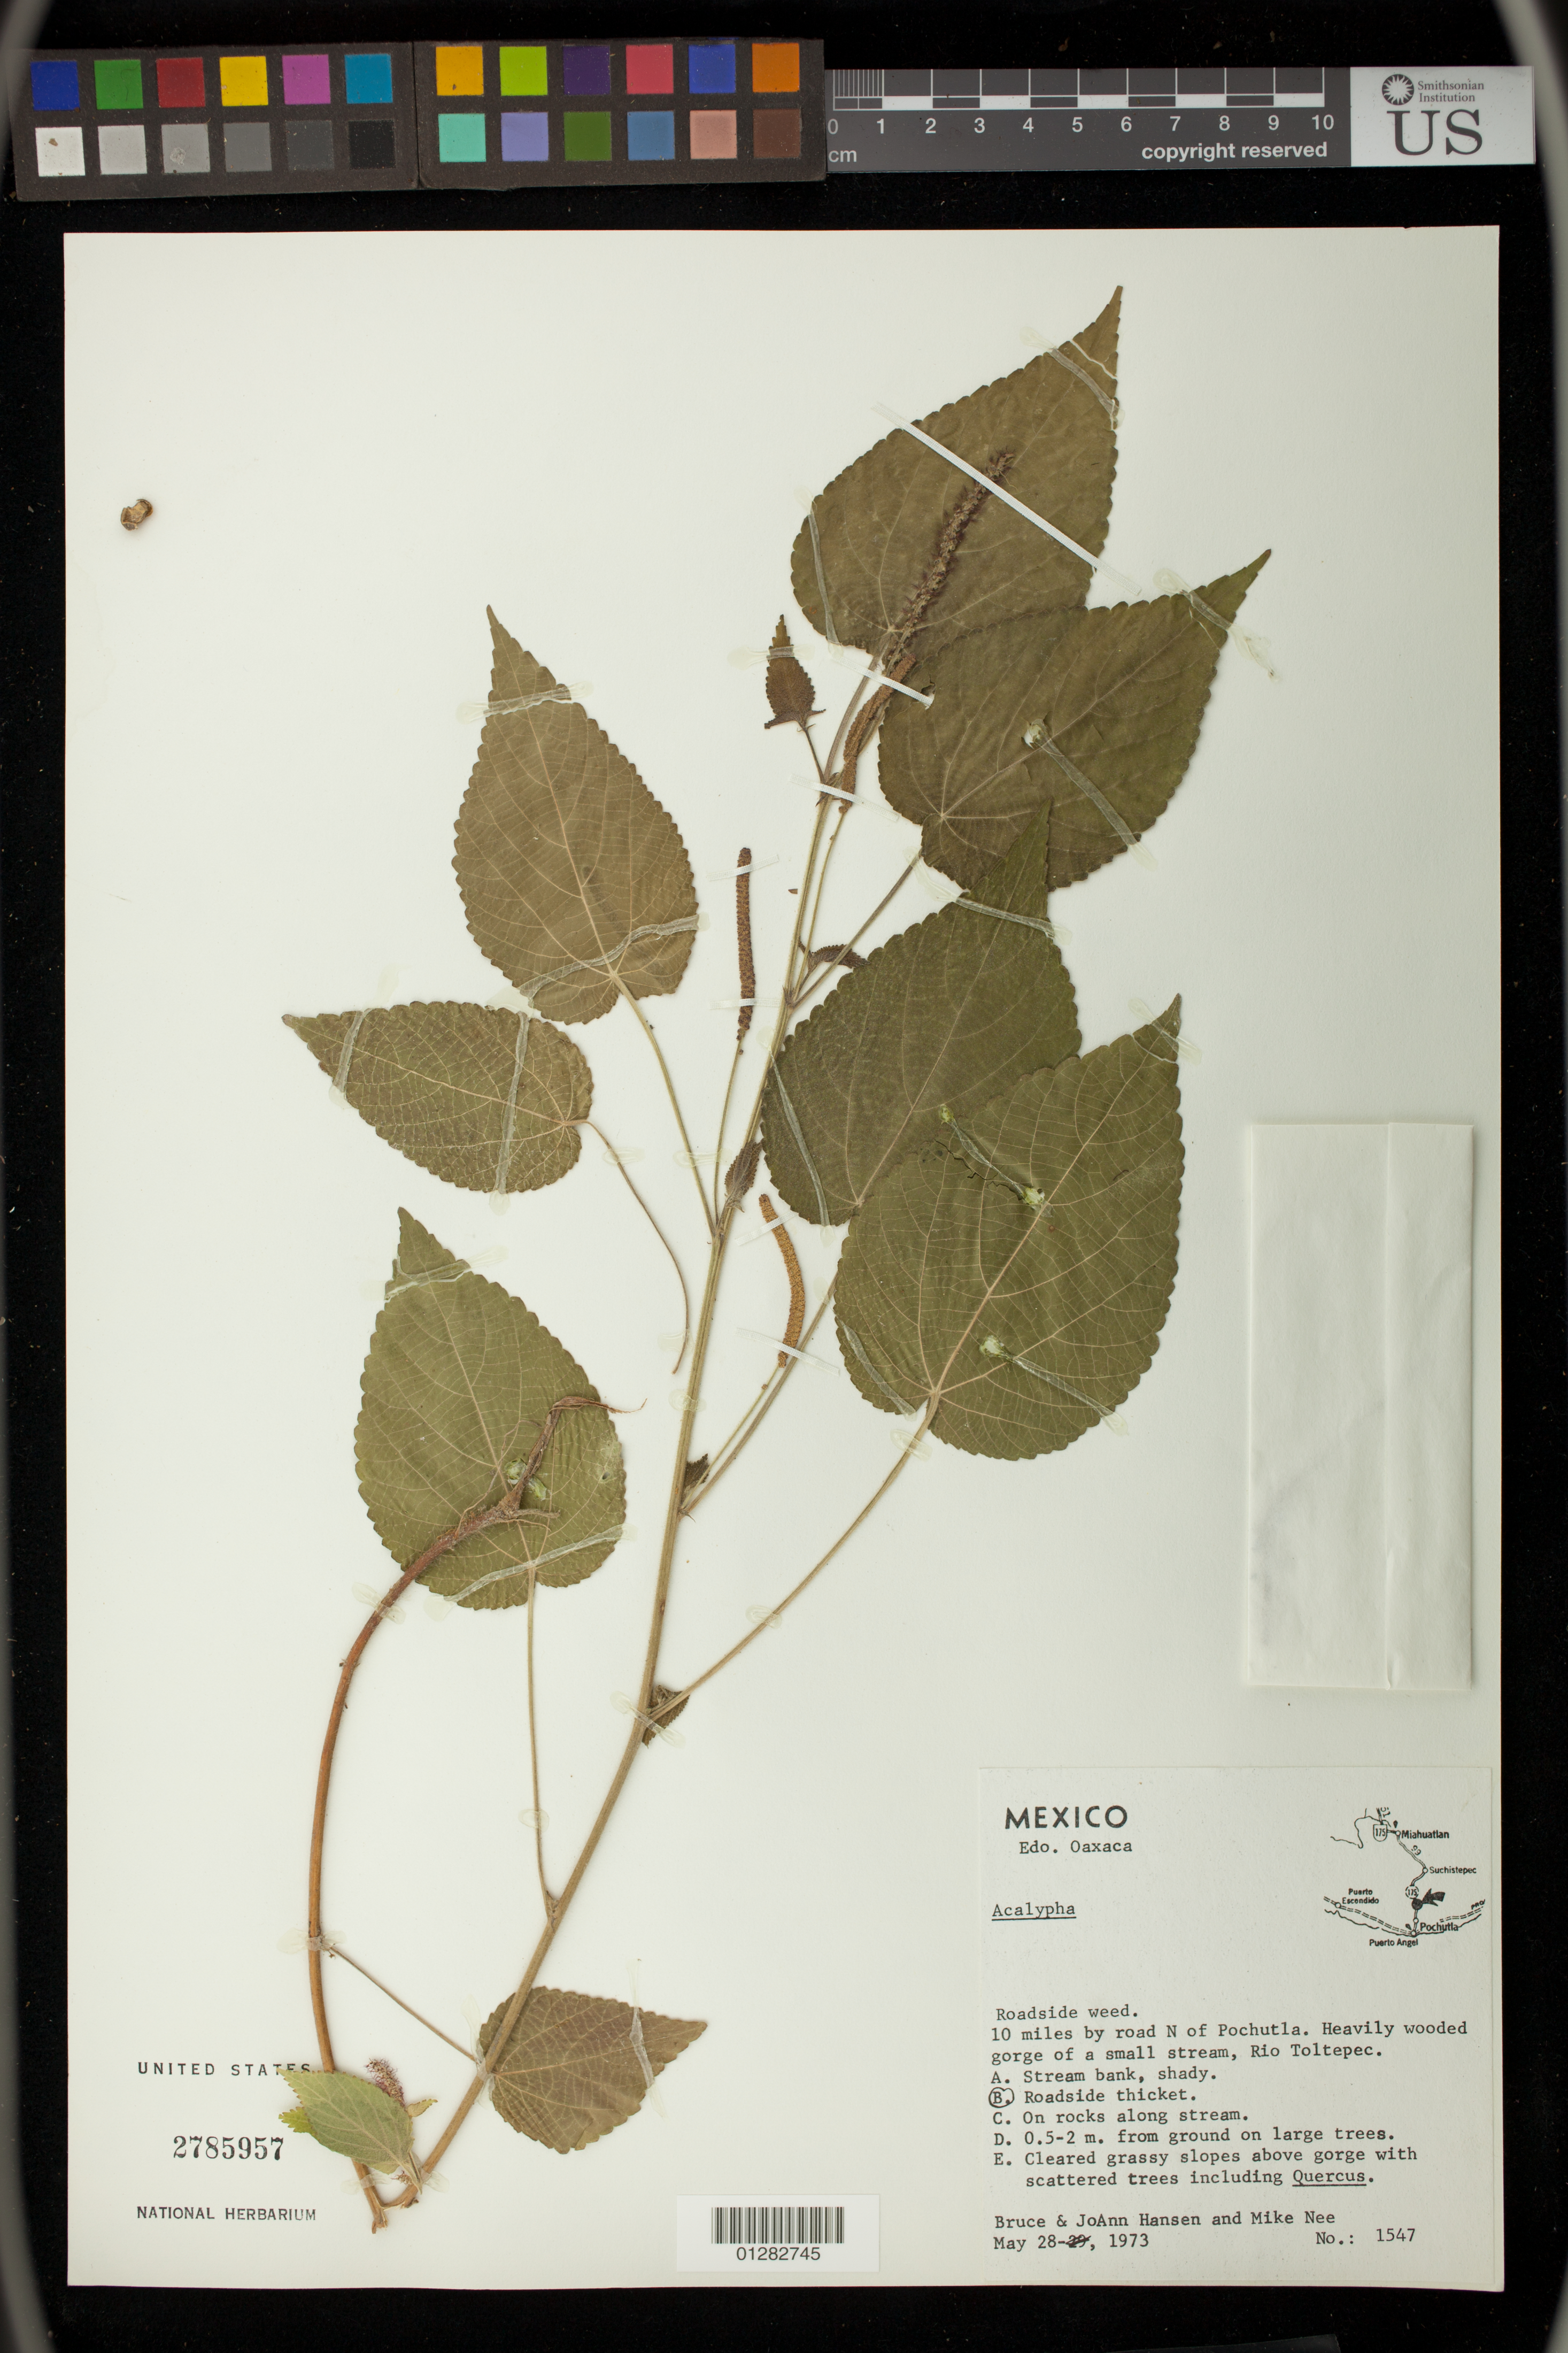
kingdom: Plantae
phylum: Tracheophyta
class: Magnoliopsida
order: Malpighiales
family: Euphorbiaceae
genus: Acalypha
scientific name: Acalypha sp.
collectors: B. Hansen, J. Hansen & M. Nee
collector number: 1547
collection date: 1973-05-28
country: Mexico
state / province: Oaxaca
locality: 10 miles North of Pochutla, gorge of Rio Toltepec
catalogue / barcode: US 2785957